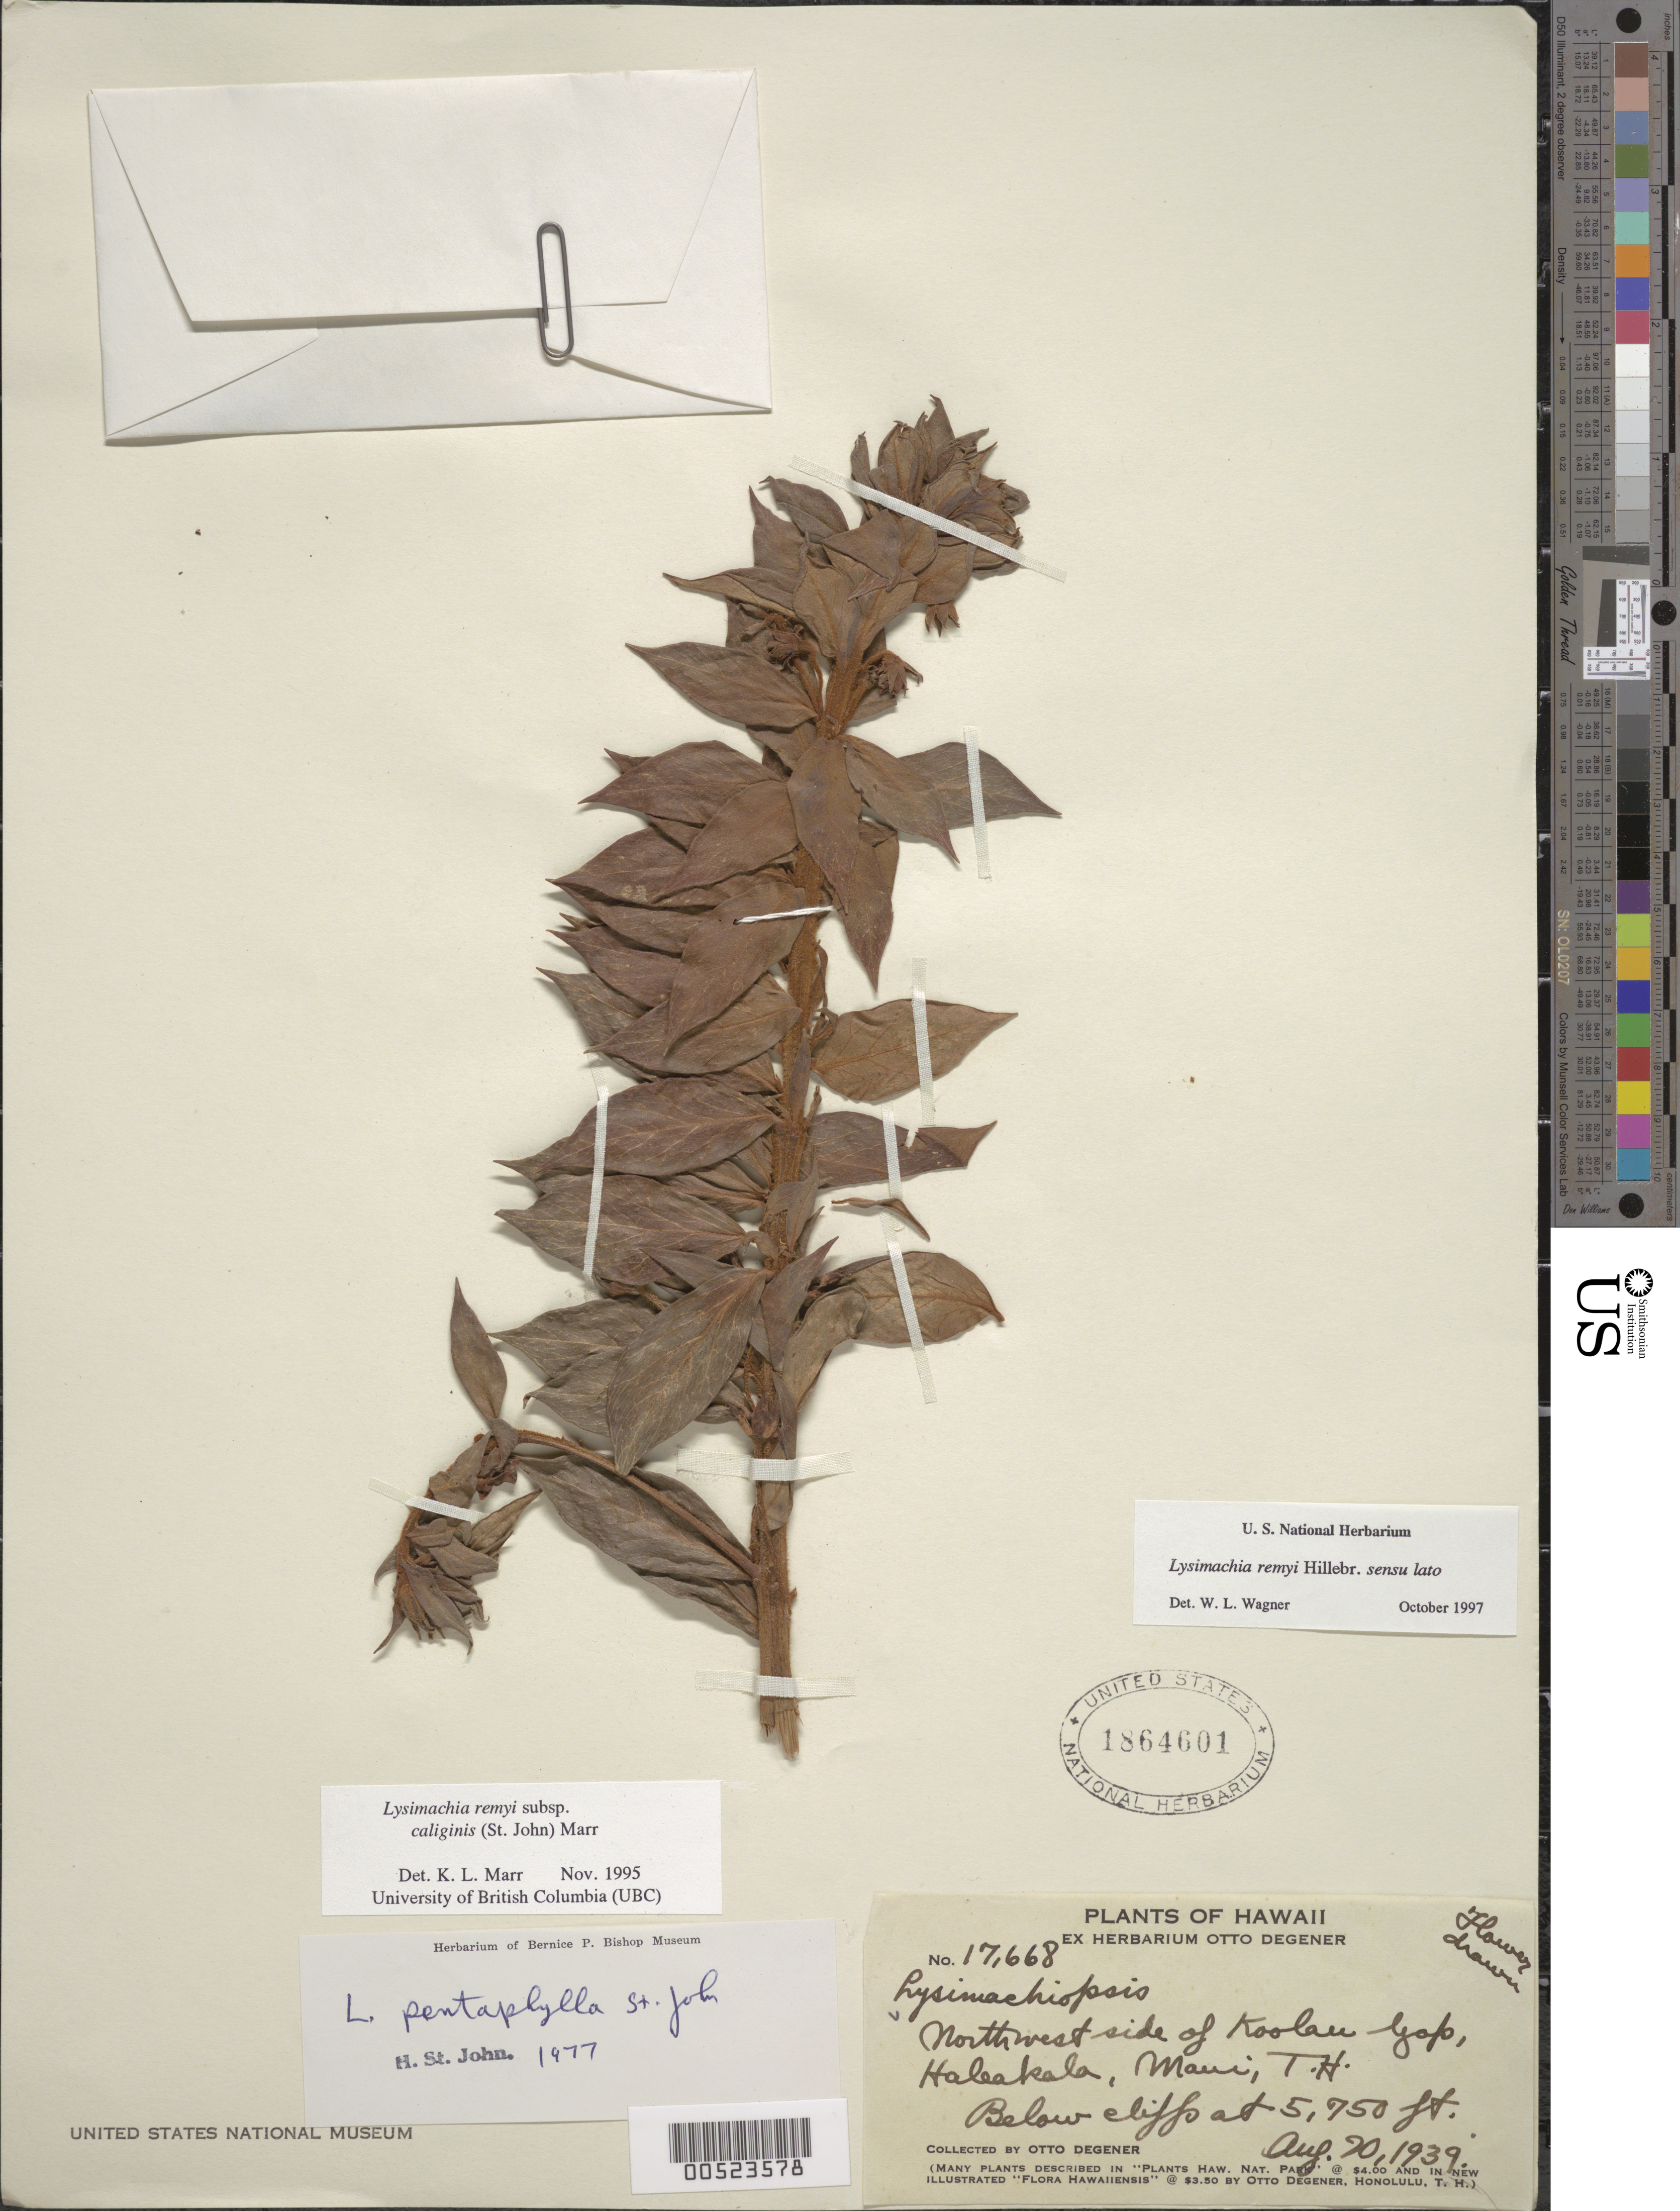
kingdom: Plantae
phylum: Tracheophyta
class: Magnoliopsida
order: Ericales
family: Primulaceae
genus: Lysimachia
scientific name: Lysimachia remyi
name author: Hillebr.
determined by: Wagner, W. L., (BOT), Smithsonian Institution - National Museum of Natural History (UNITED STATES)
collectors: O. Degener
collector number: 17668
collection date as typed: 20 Aug 1939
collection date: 1939-08-20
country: United States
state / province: Hawaii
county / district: Maui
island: Maui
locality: NW side of Koolau Gap, Haleakala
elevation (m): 1753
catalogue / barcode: US 1864601